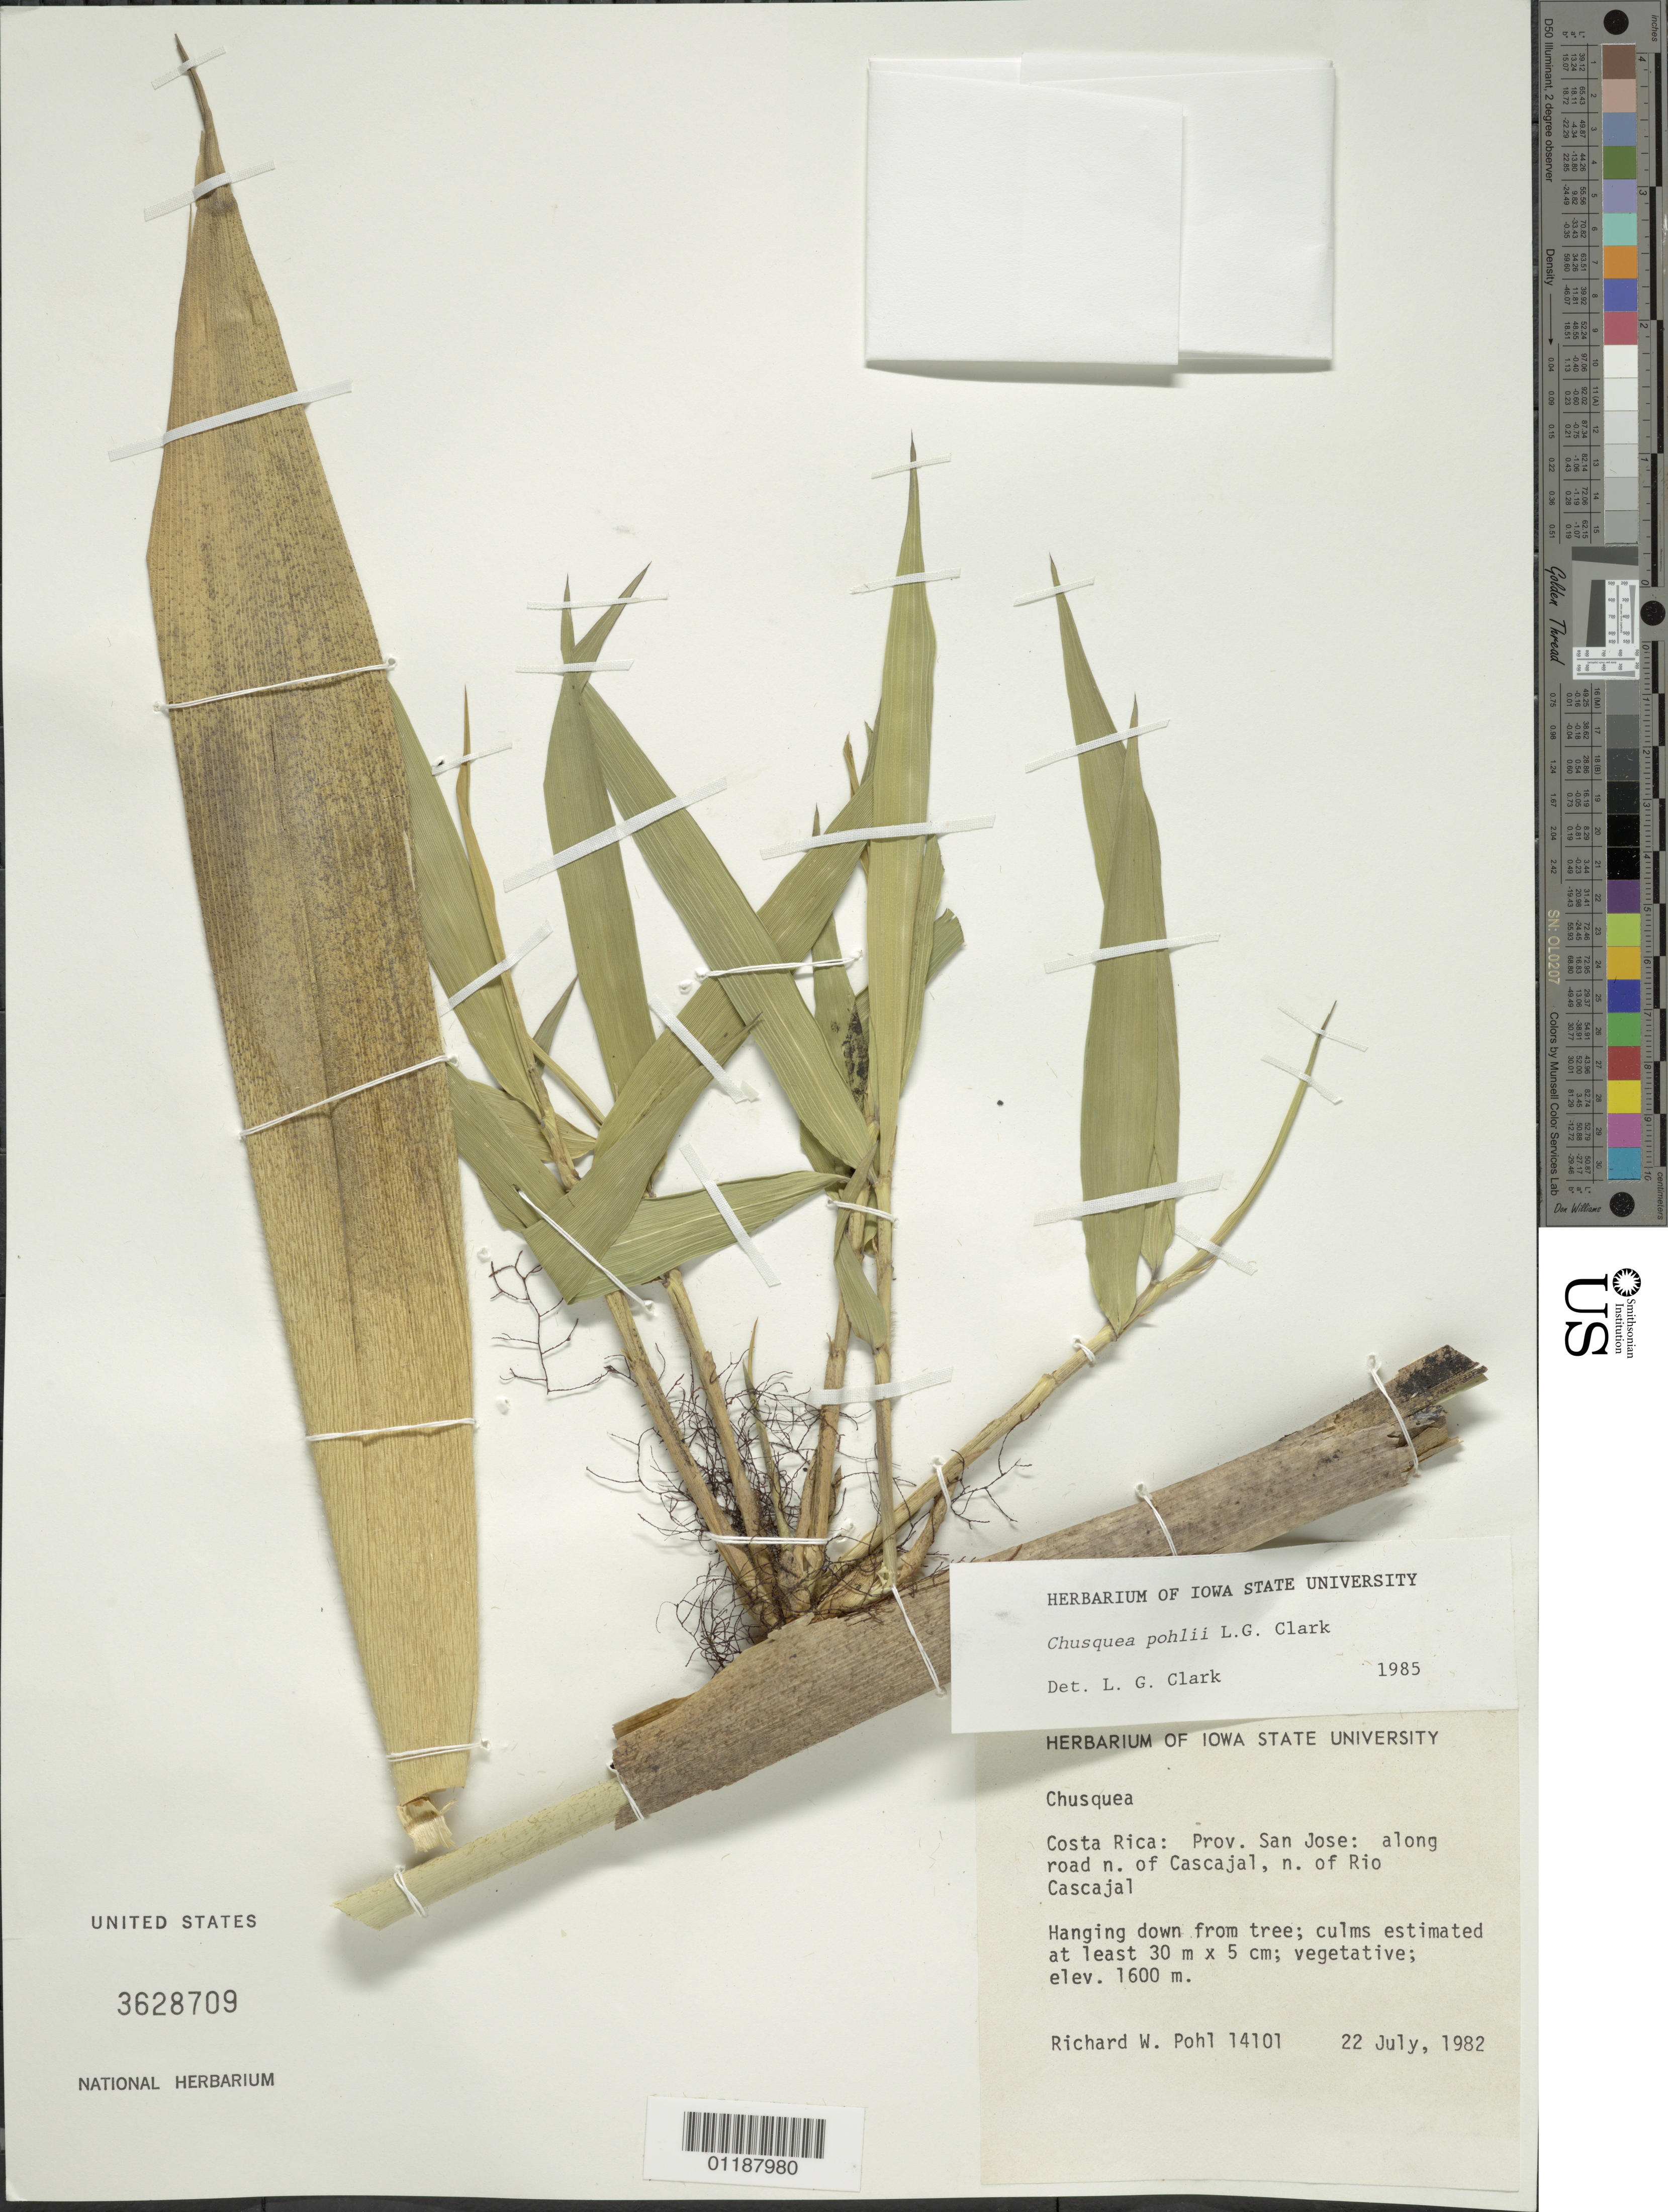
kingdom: Plantae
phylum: Tracheophyta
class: Liliopsida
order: Poales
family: Poaceae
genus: Chusquea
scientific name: Chusquea pohlii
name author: L.G. Clark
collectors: R. W. Pohl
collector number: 14101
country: Costa Rica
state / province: San Jose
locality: Along road N of Cascajal, N of Rio Cascajal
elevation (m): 1600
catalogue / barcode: US 3628709